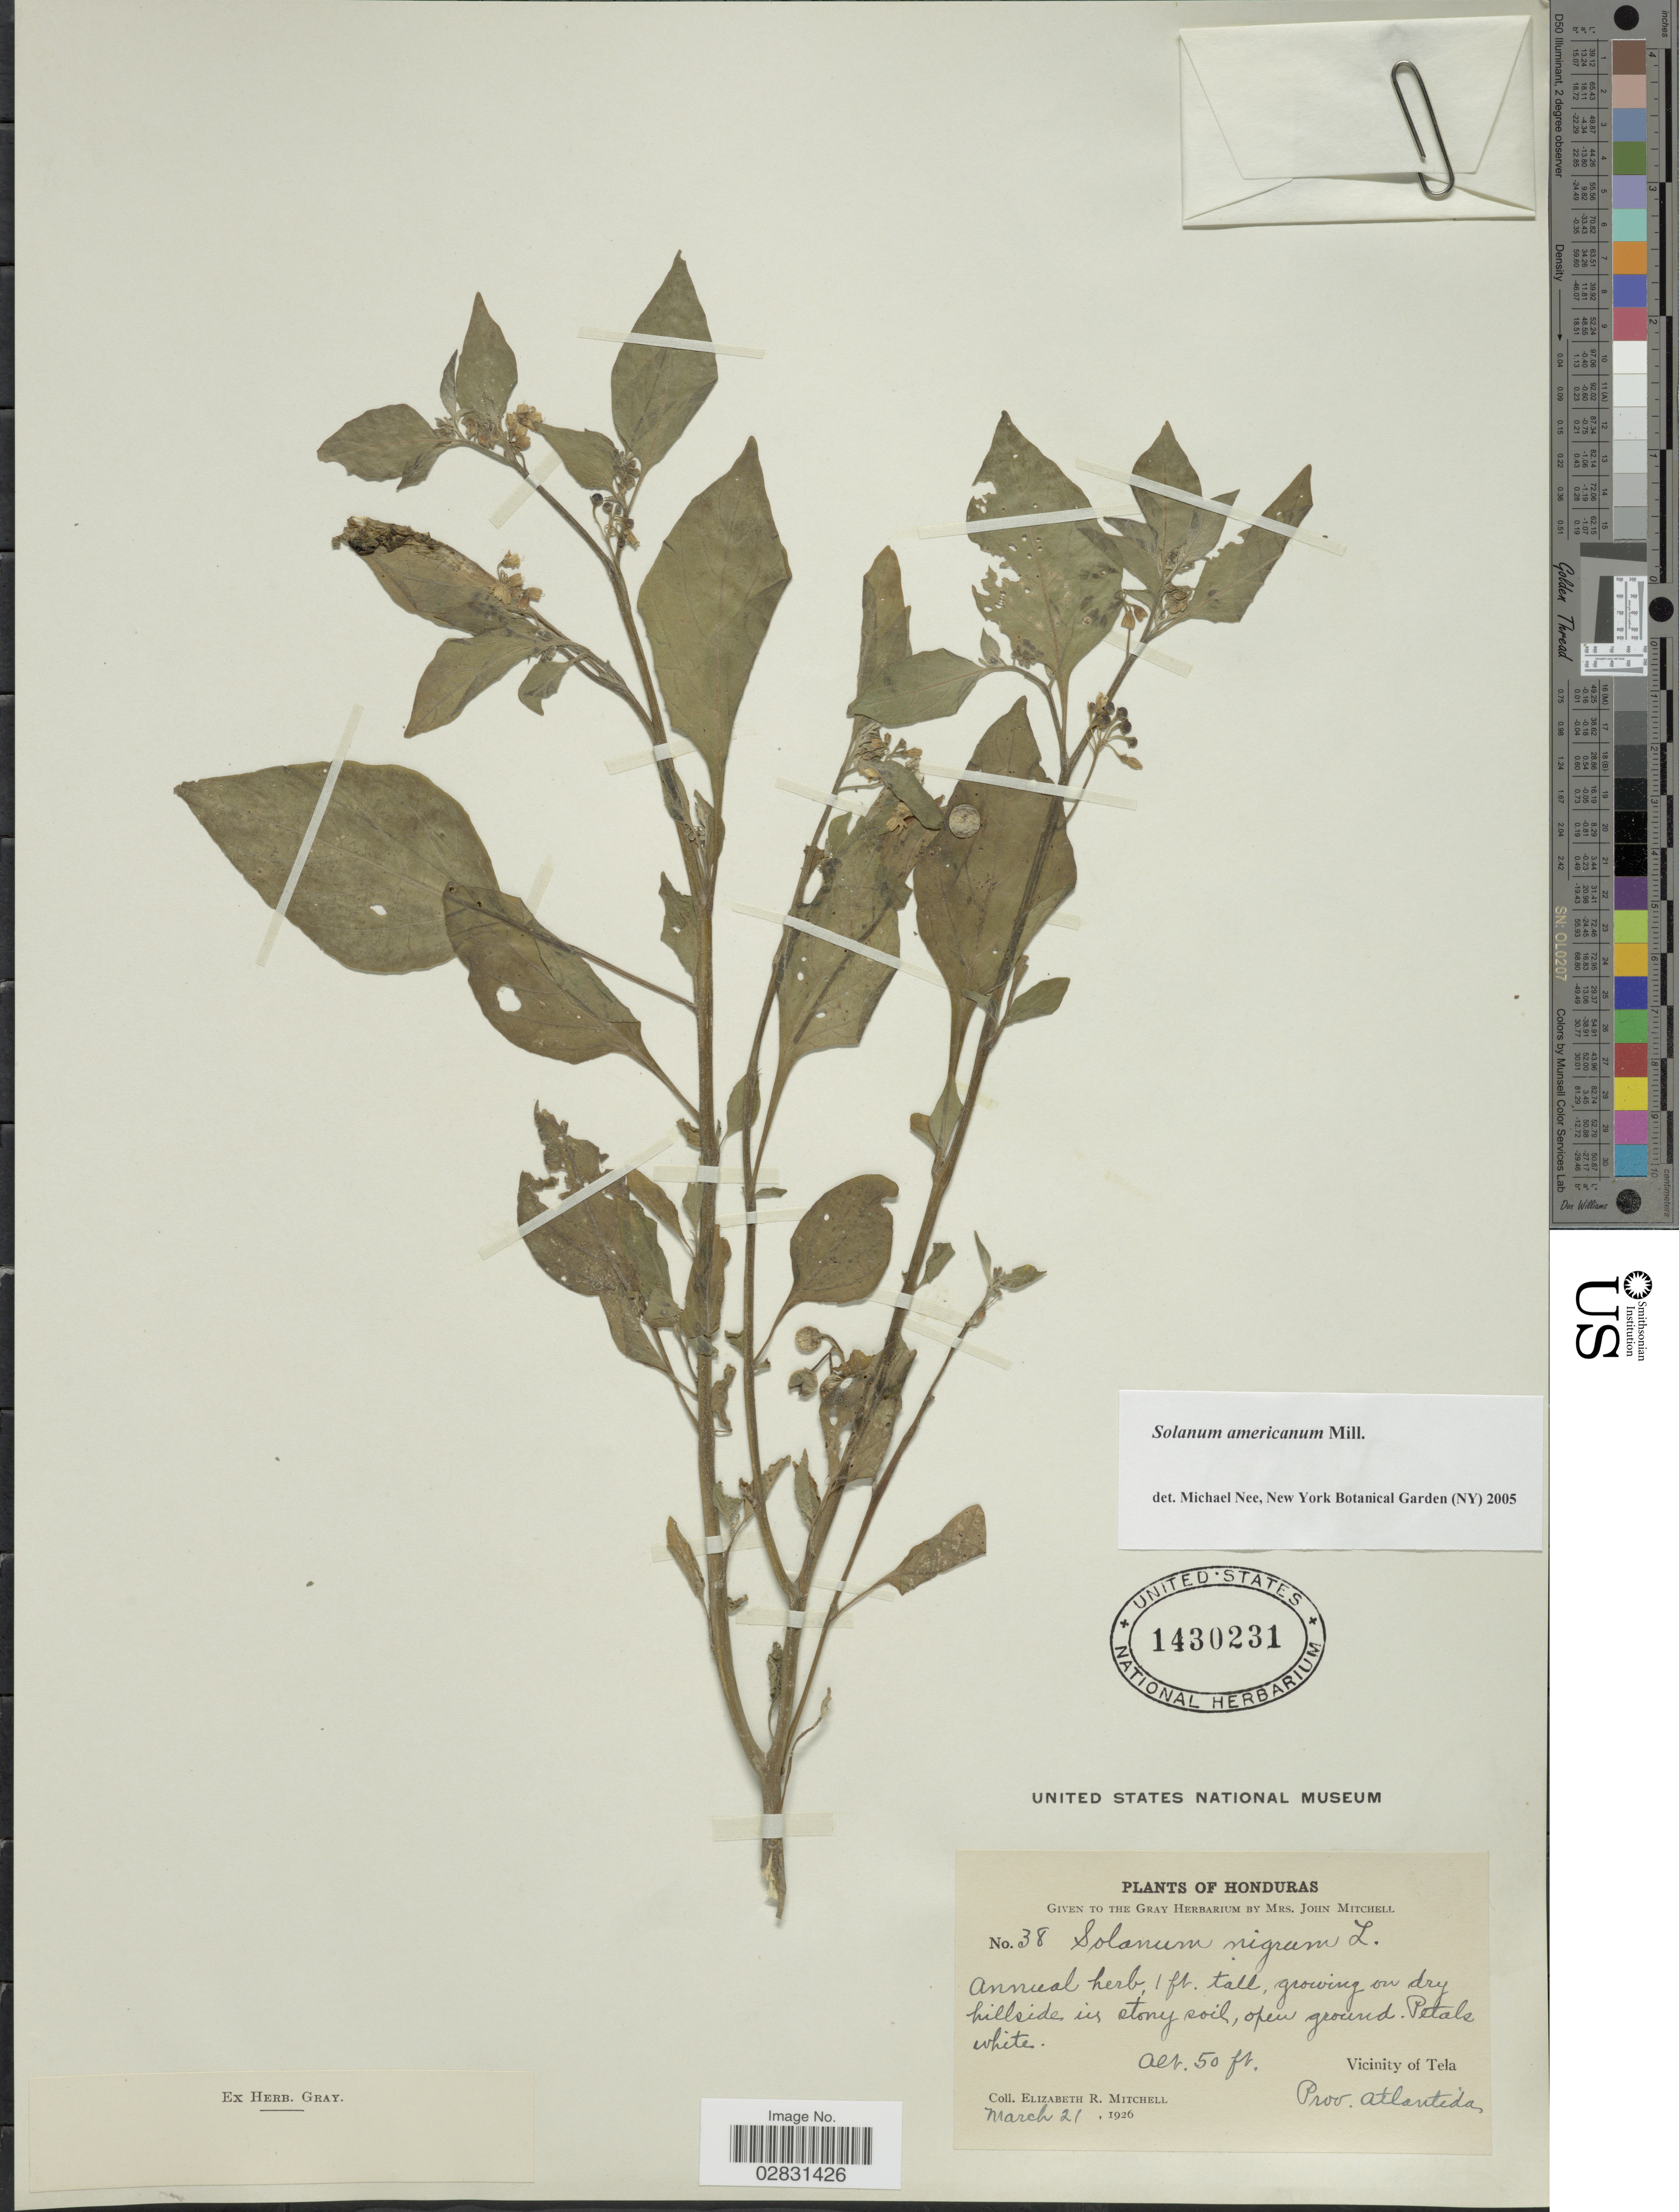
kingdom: Plantae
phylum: Tracheophyta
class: Magnoliopsida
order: Solanales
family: Solanaceae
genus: Solanum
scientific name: Solanum americanum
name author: Mill.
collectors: E. Mitchell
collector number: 38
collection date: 1926-03-21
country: Honduras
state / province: Atlántida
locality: Vicinity of Tela, Prov. Atlantida.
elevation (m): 15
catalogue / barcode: US 1430231